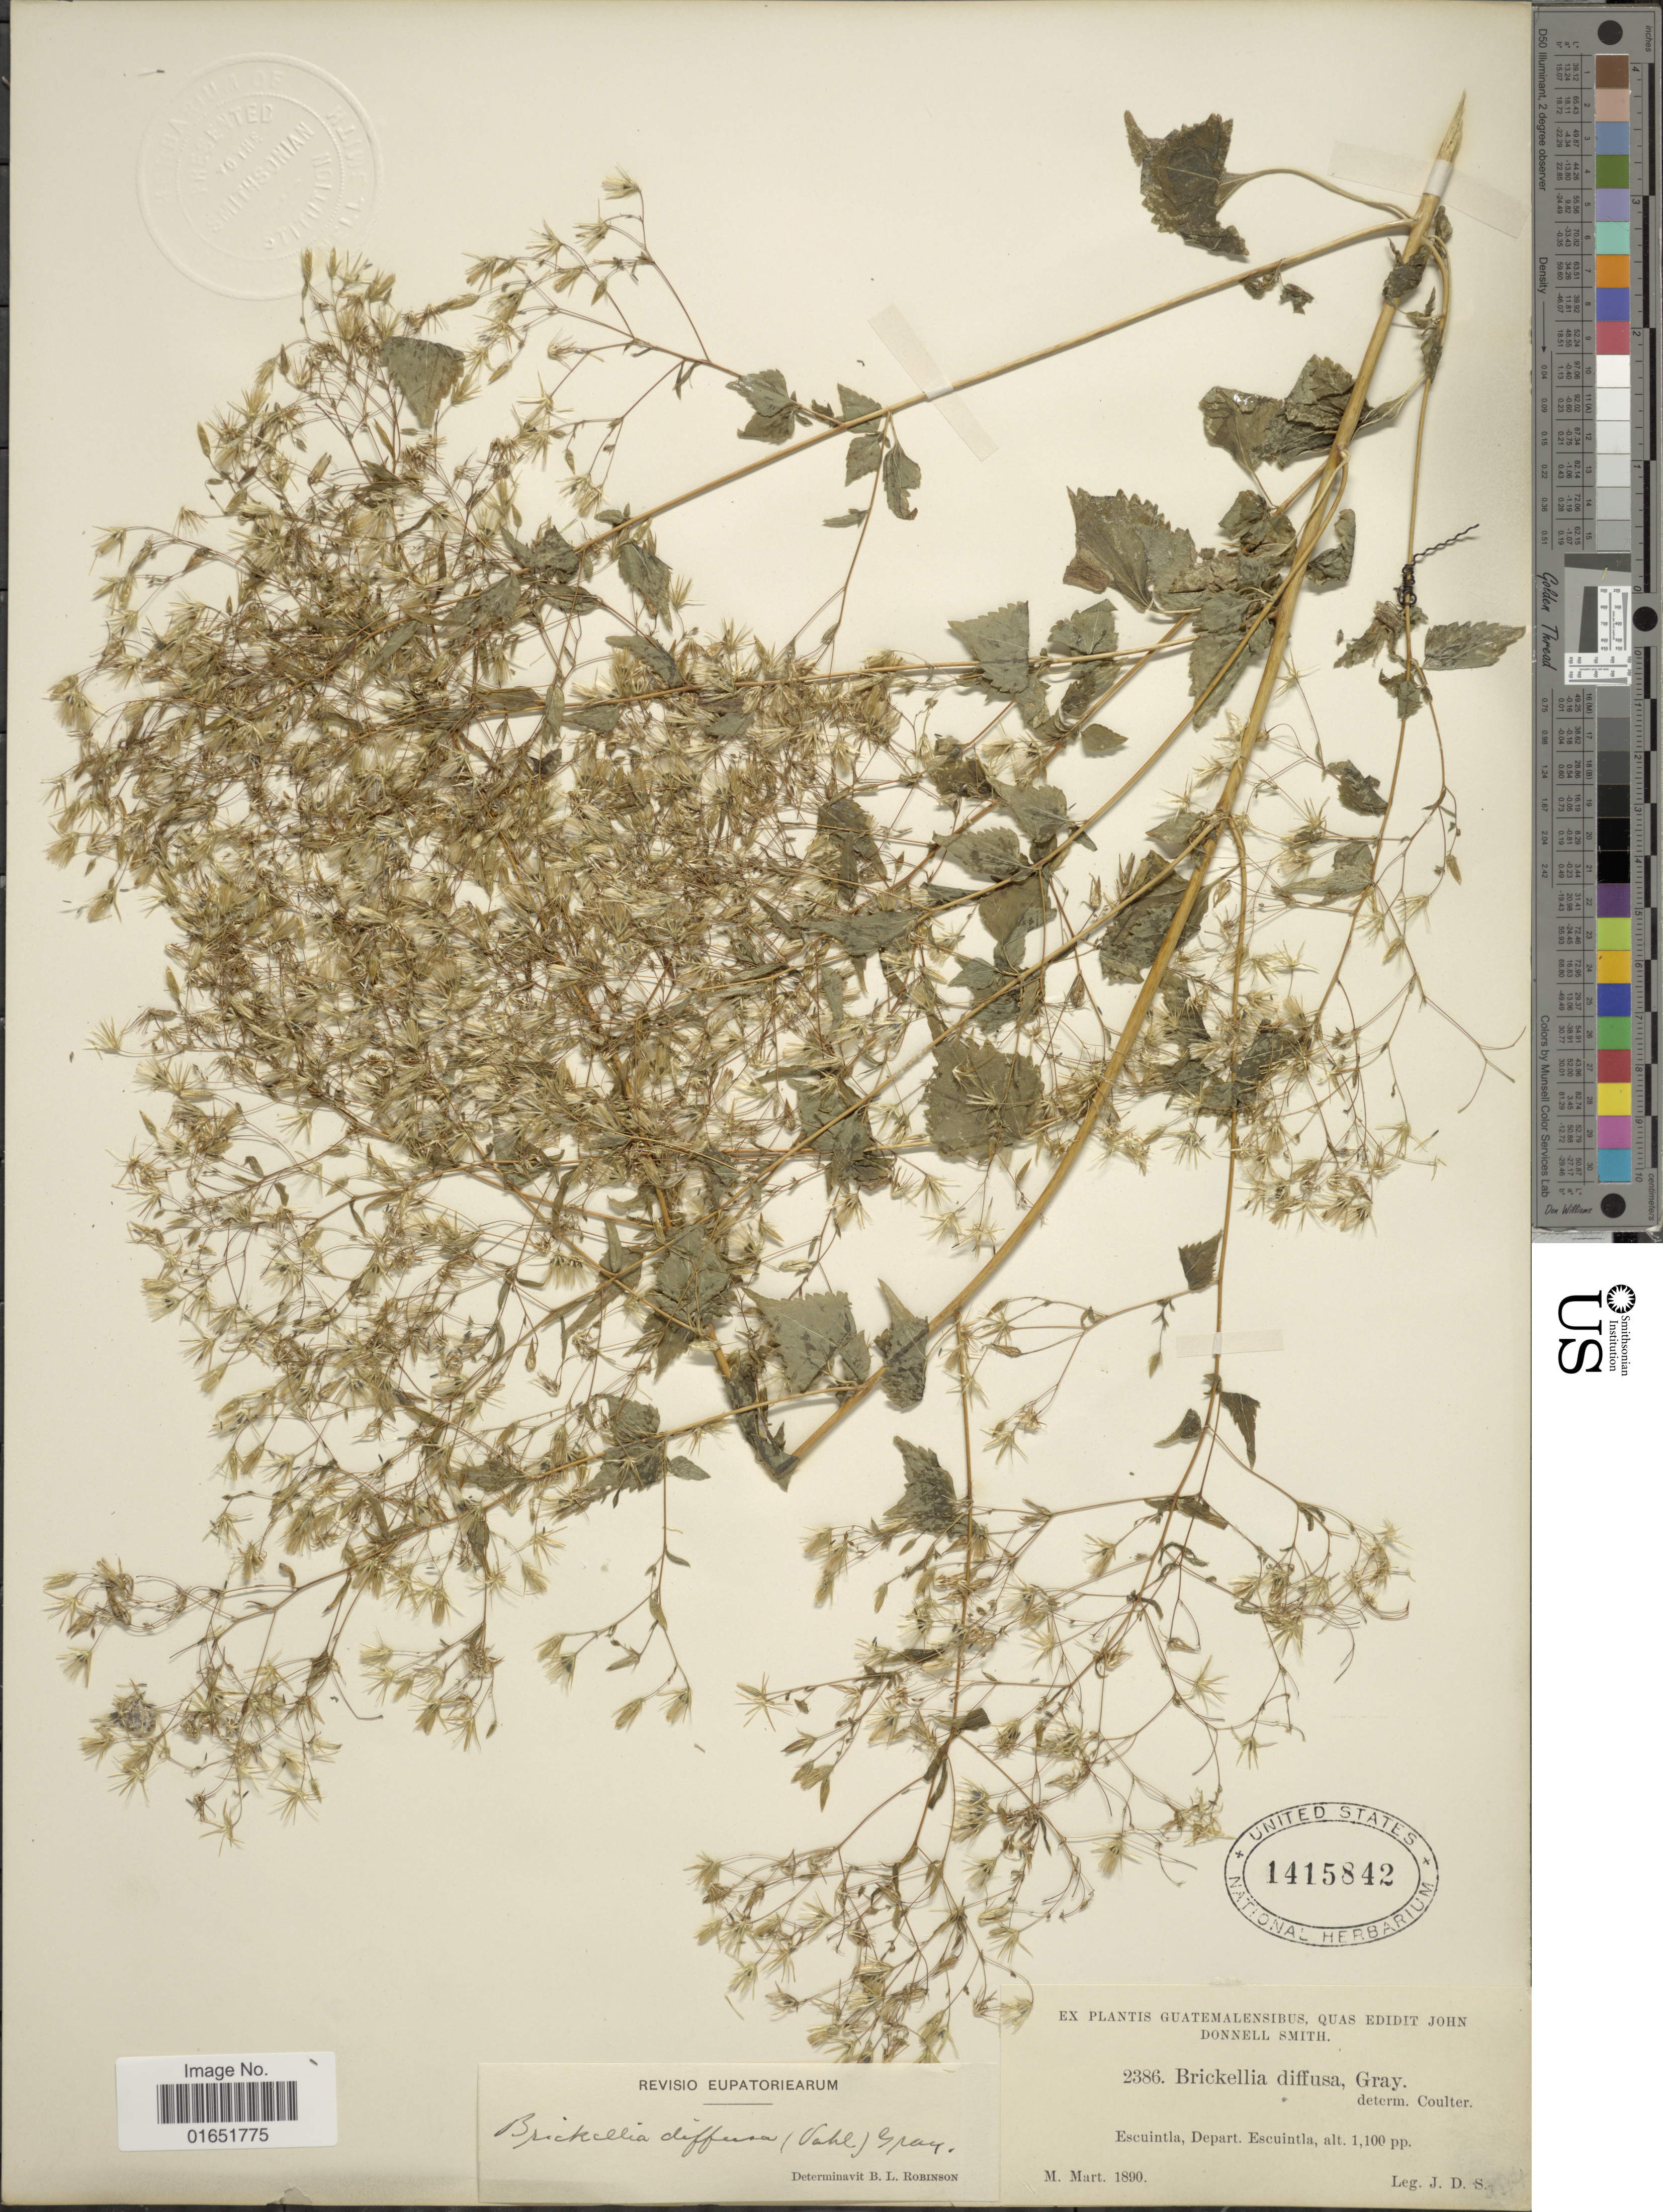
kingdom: Plantae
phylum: Tracheophyta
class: Magnoliopsida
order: Asterales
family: Asteraceae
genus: Brickellia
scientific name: Brickellia diffusa M.E. Jones, nom illeg.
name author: M.E. Jones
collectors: J. Donnell Smith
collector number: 2386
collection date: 1890-03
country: Guatemala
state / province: Escuintla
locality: Escuintla, Depart, Escuintla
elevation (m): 335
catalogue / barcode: US 1415842